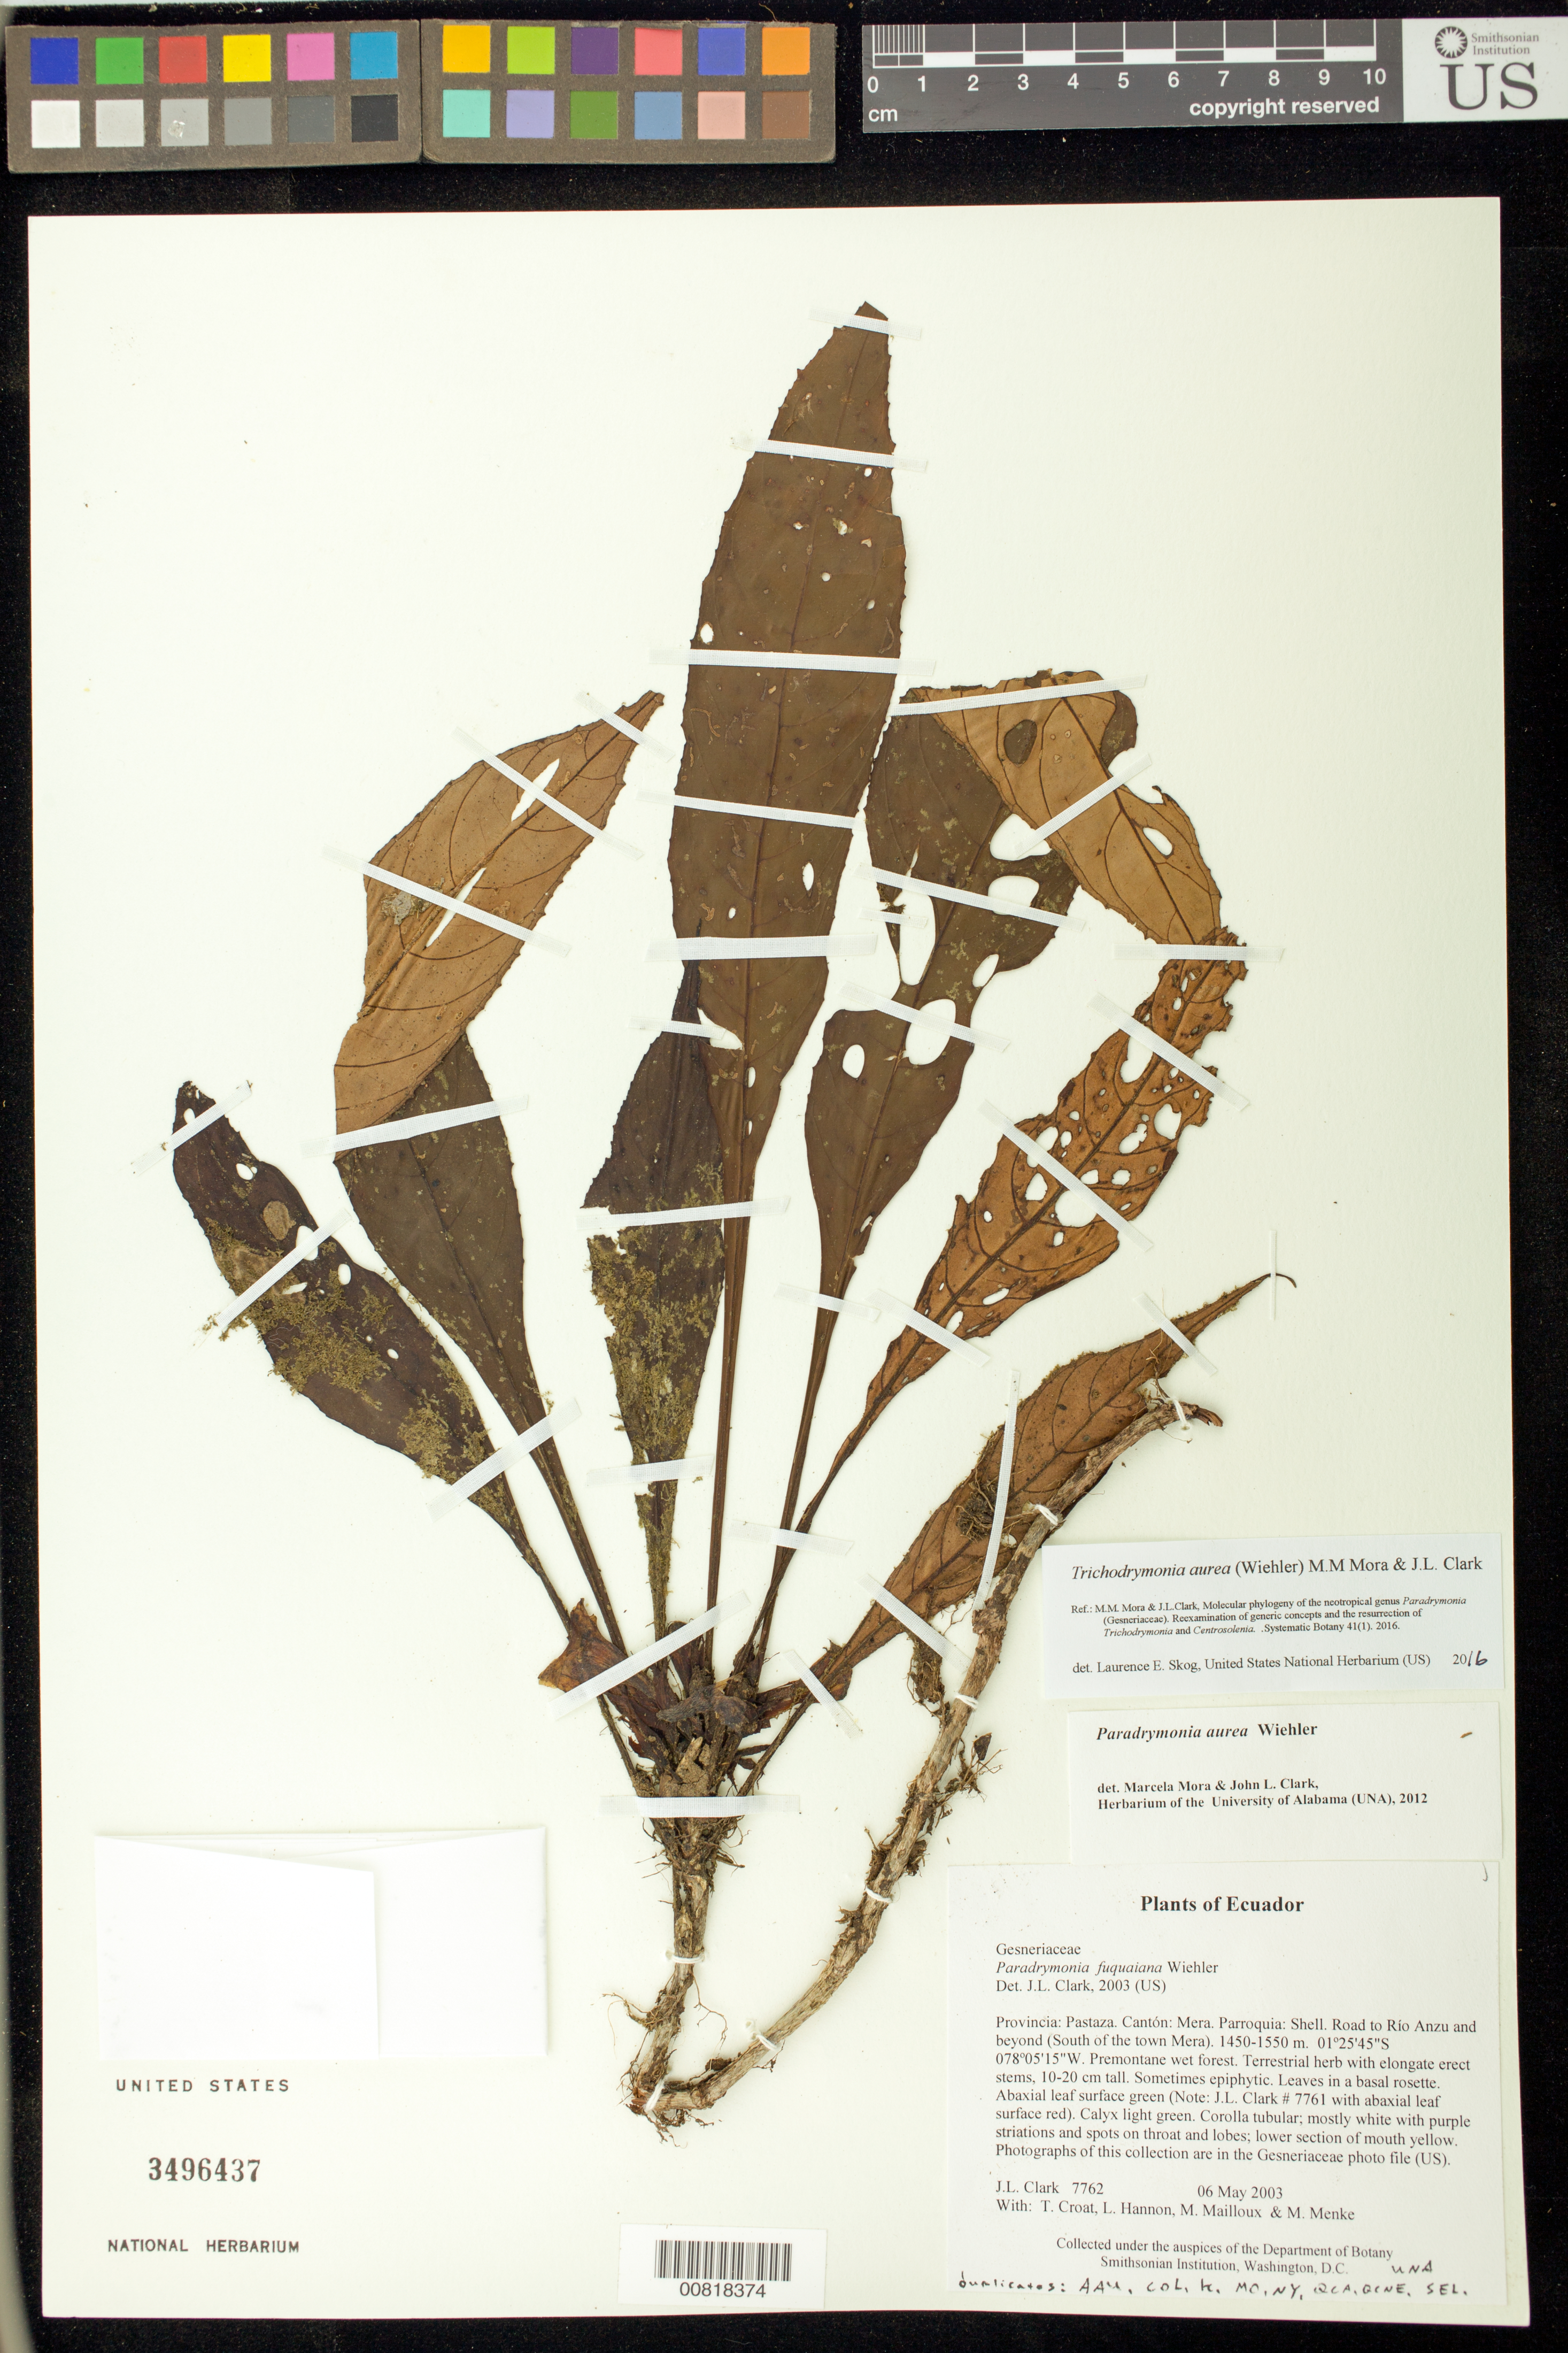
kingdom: Plantae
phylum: Tracheophyta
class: Magnoliopsida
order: Lamiales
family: Gesneriaceae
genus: Trichodrymonia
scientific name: Trichodrymonia aurea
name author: (Wiehler) M.M. Mora & J.L. Clark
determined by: Skog, Laurence E.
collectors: J. L. Clark, T. B. Croat, L. Hannon, M. Mailloux & M. Menke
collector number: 7762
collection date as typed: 06 May 2003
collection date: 2003-05-06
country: Ecuador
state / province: Pastaza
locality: Mera. Parroquia: Shell. Road to Río Anzu and beyond (South of the town Mera).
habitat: Premontane wet forest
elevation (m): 1450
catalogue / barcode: US 3496437